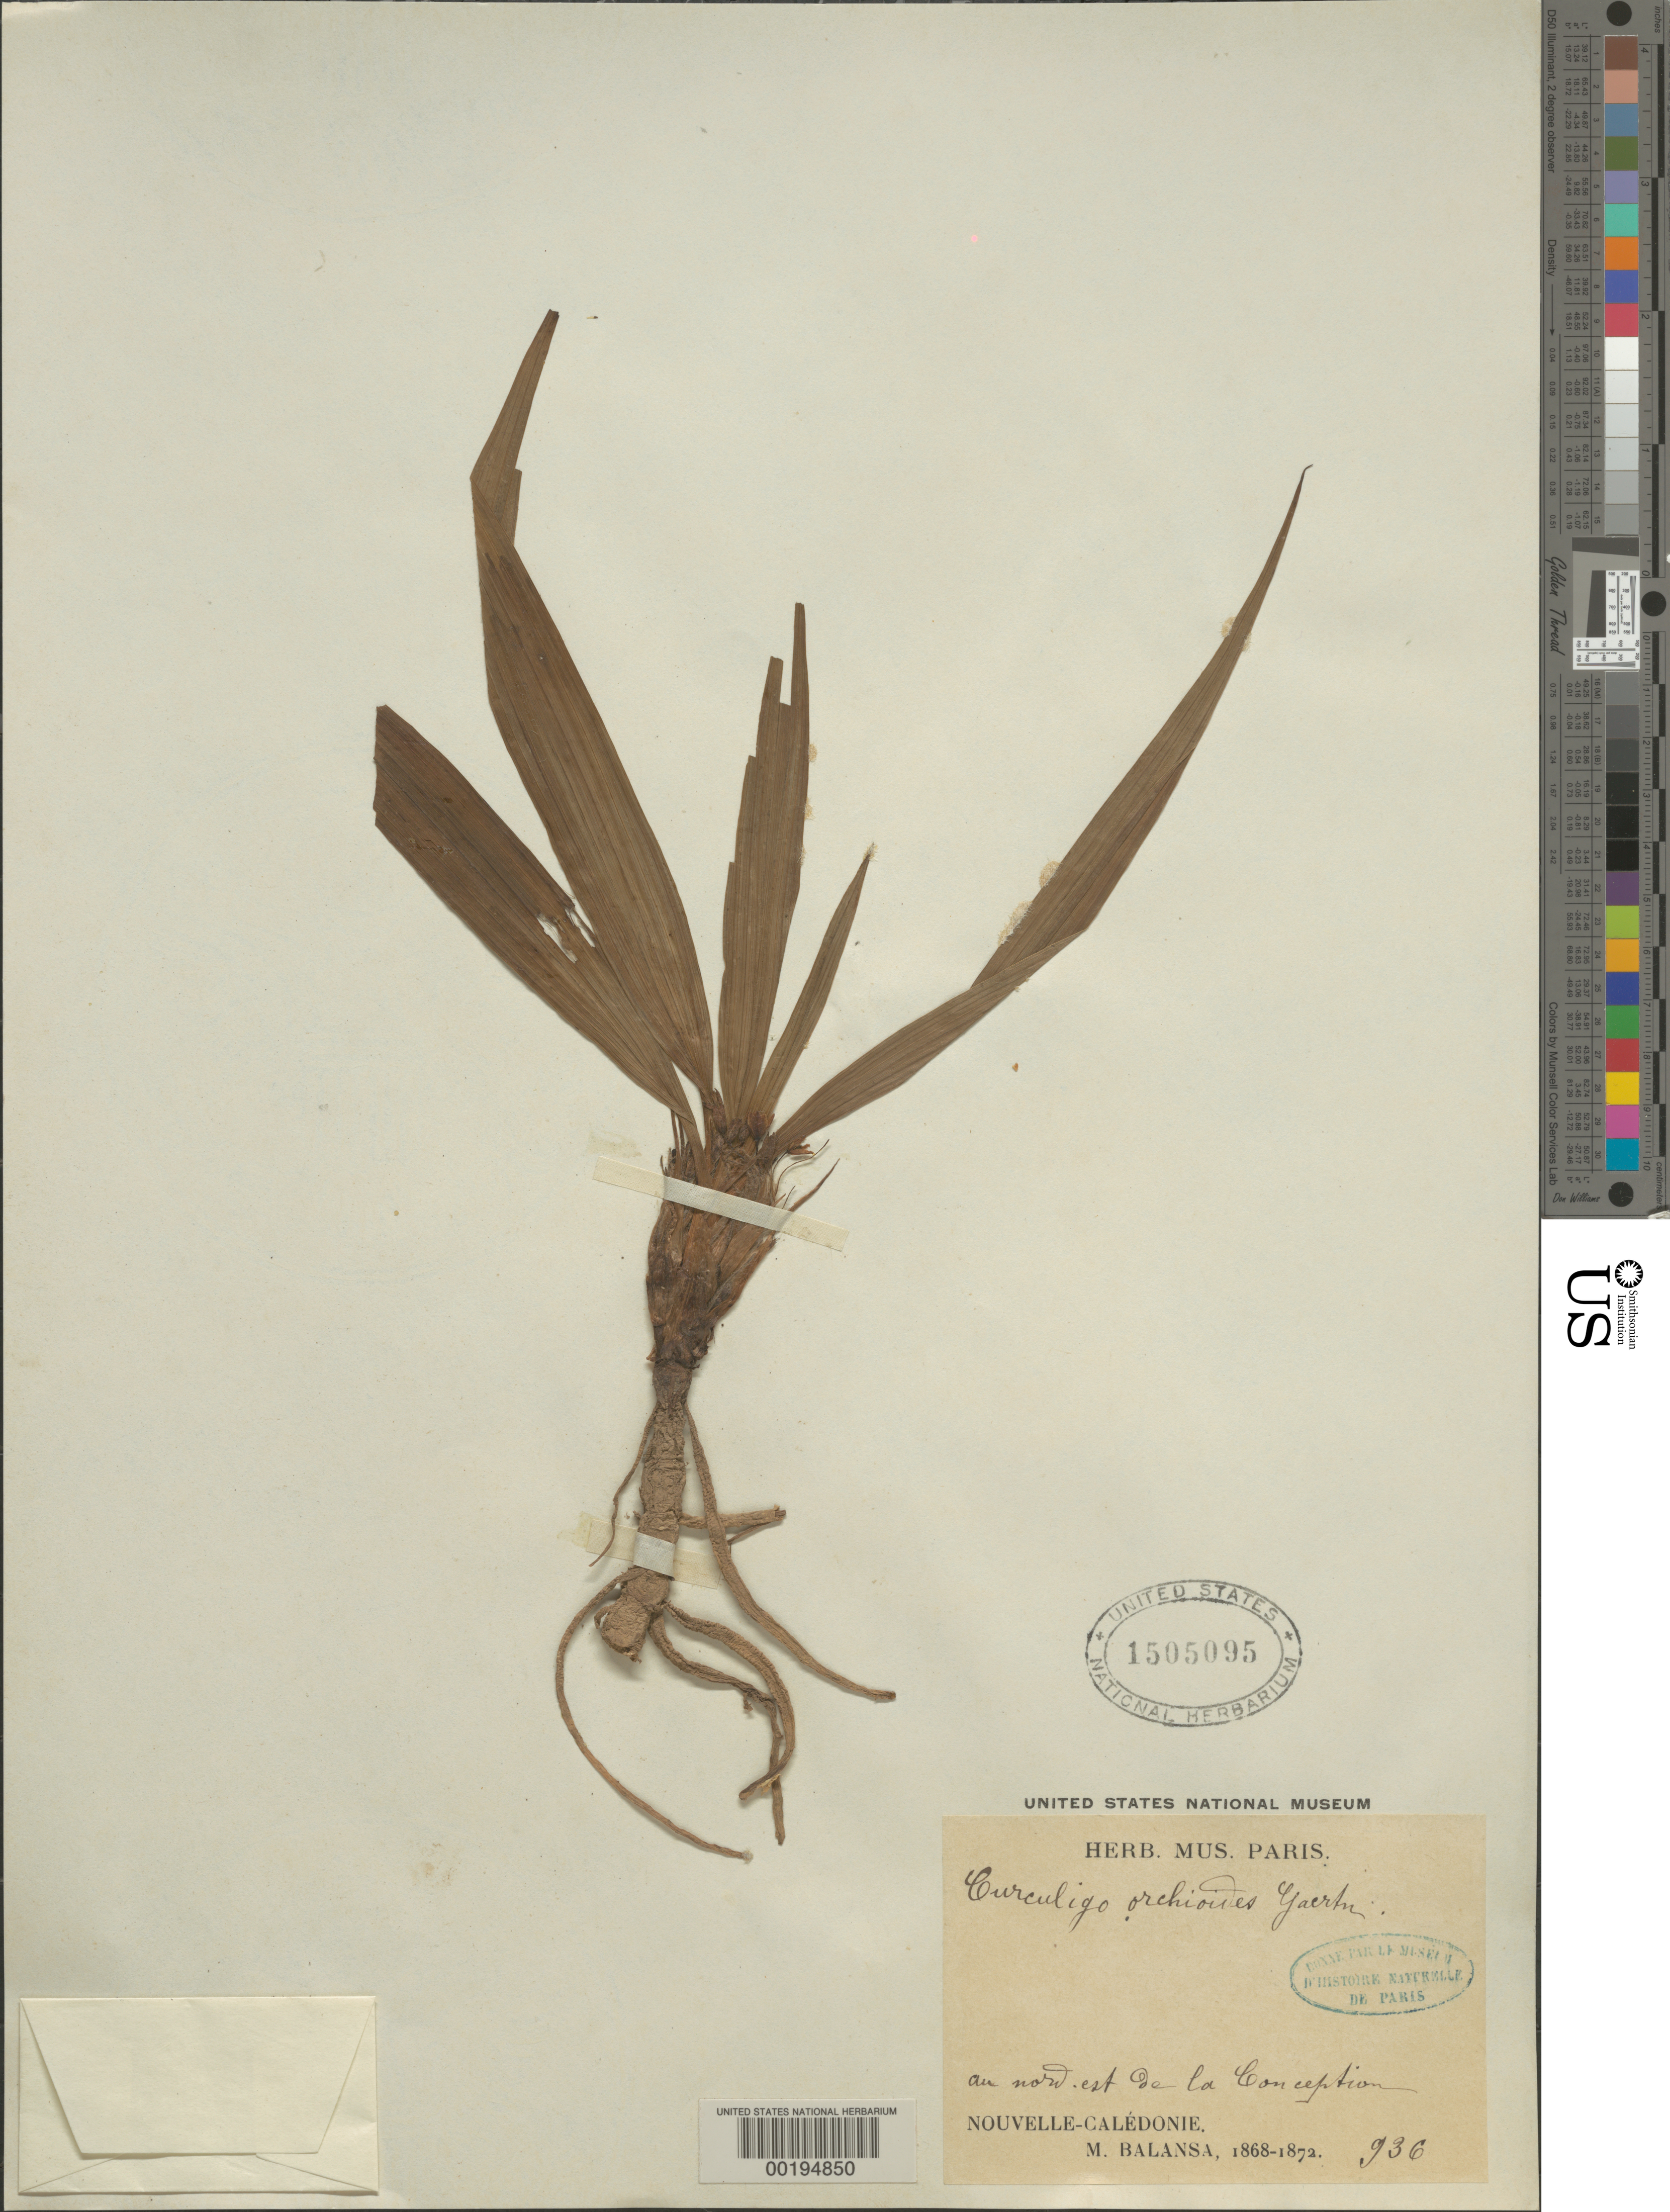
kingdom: Plantae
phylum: Tracheophyta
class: Liliopsida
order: Asparagales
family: Hypoxidaceae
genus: Curculigo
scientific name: Curculigo orchioides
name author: Gaertn.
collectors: B. Balansa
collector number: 936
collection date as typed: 1868 to -- -- 1872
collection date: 1868/1872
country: New Caledonia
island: New Caledonia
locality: Ne of conception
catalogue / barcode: US 1505095